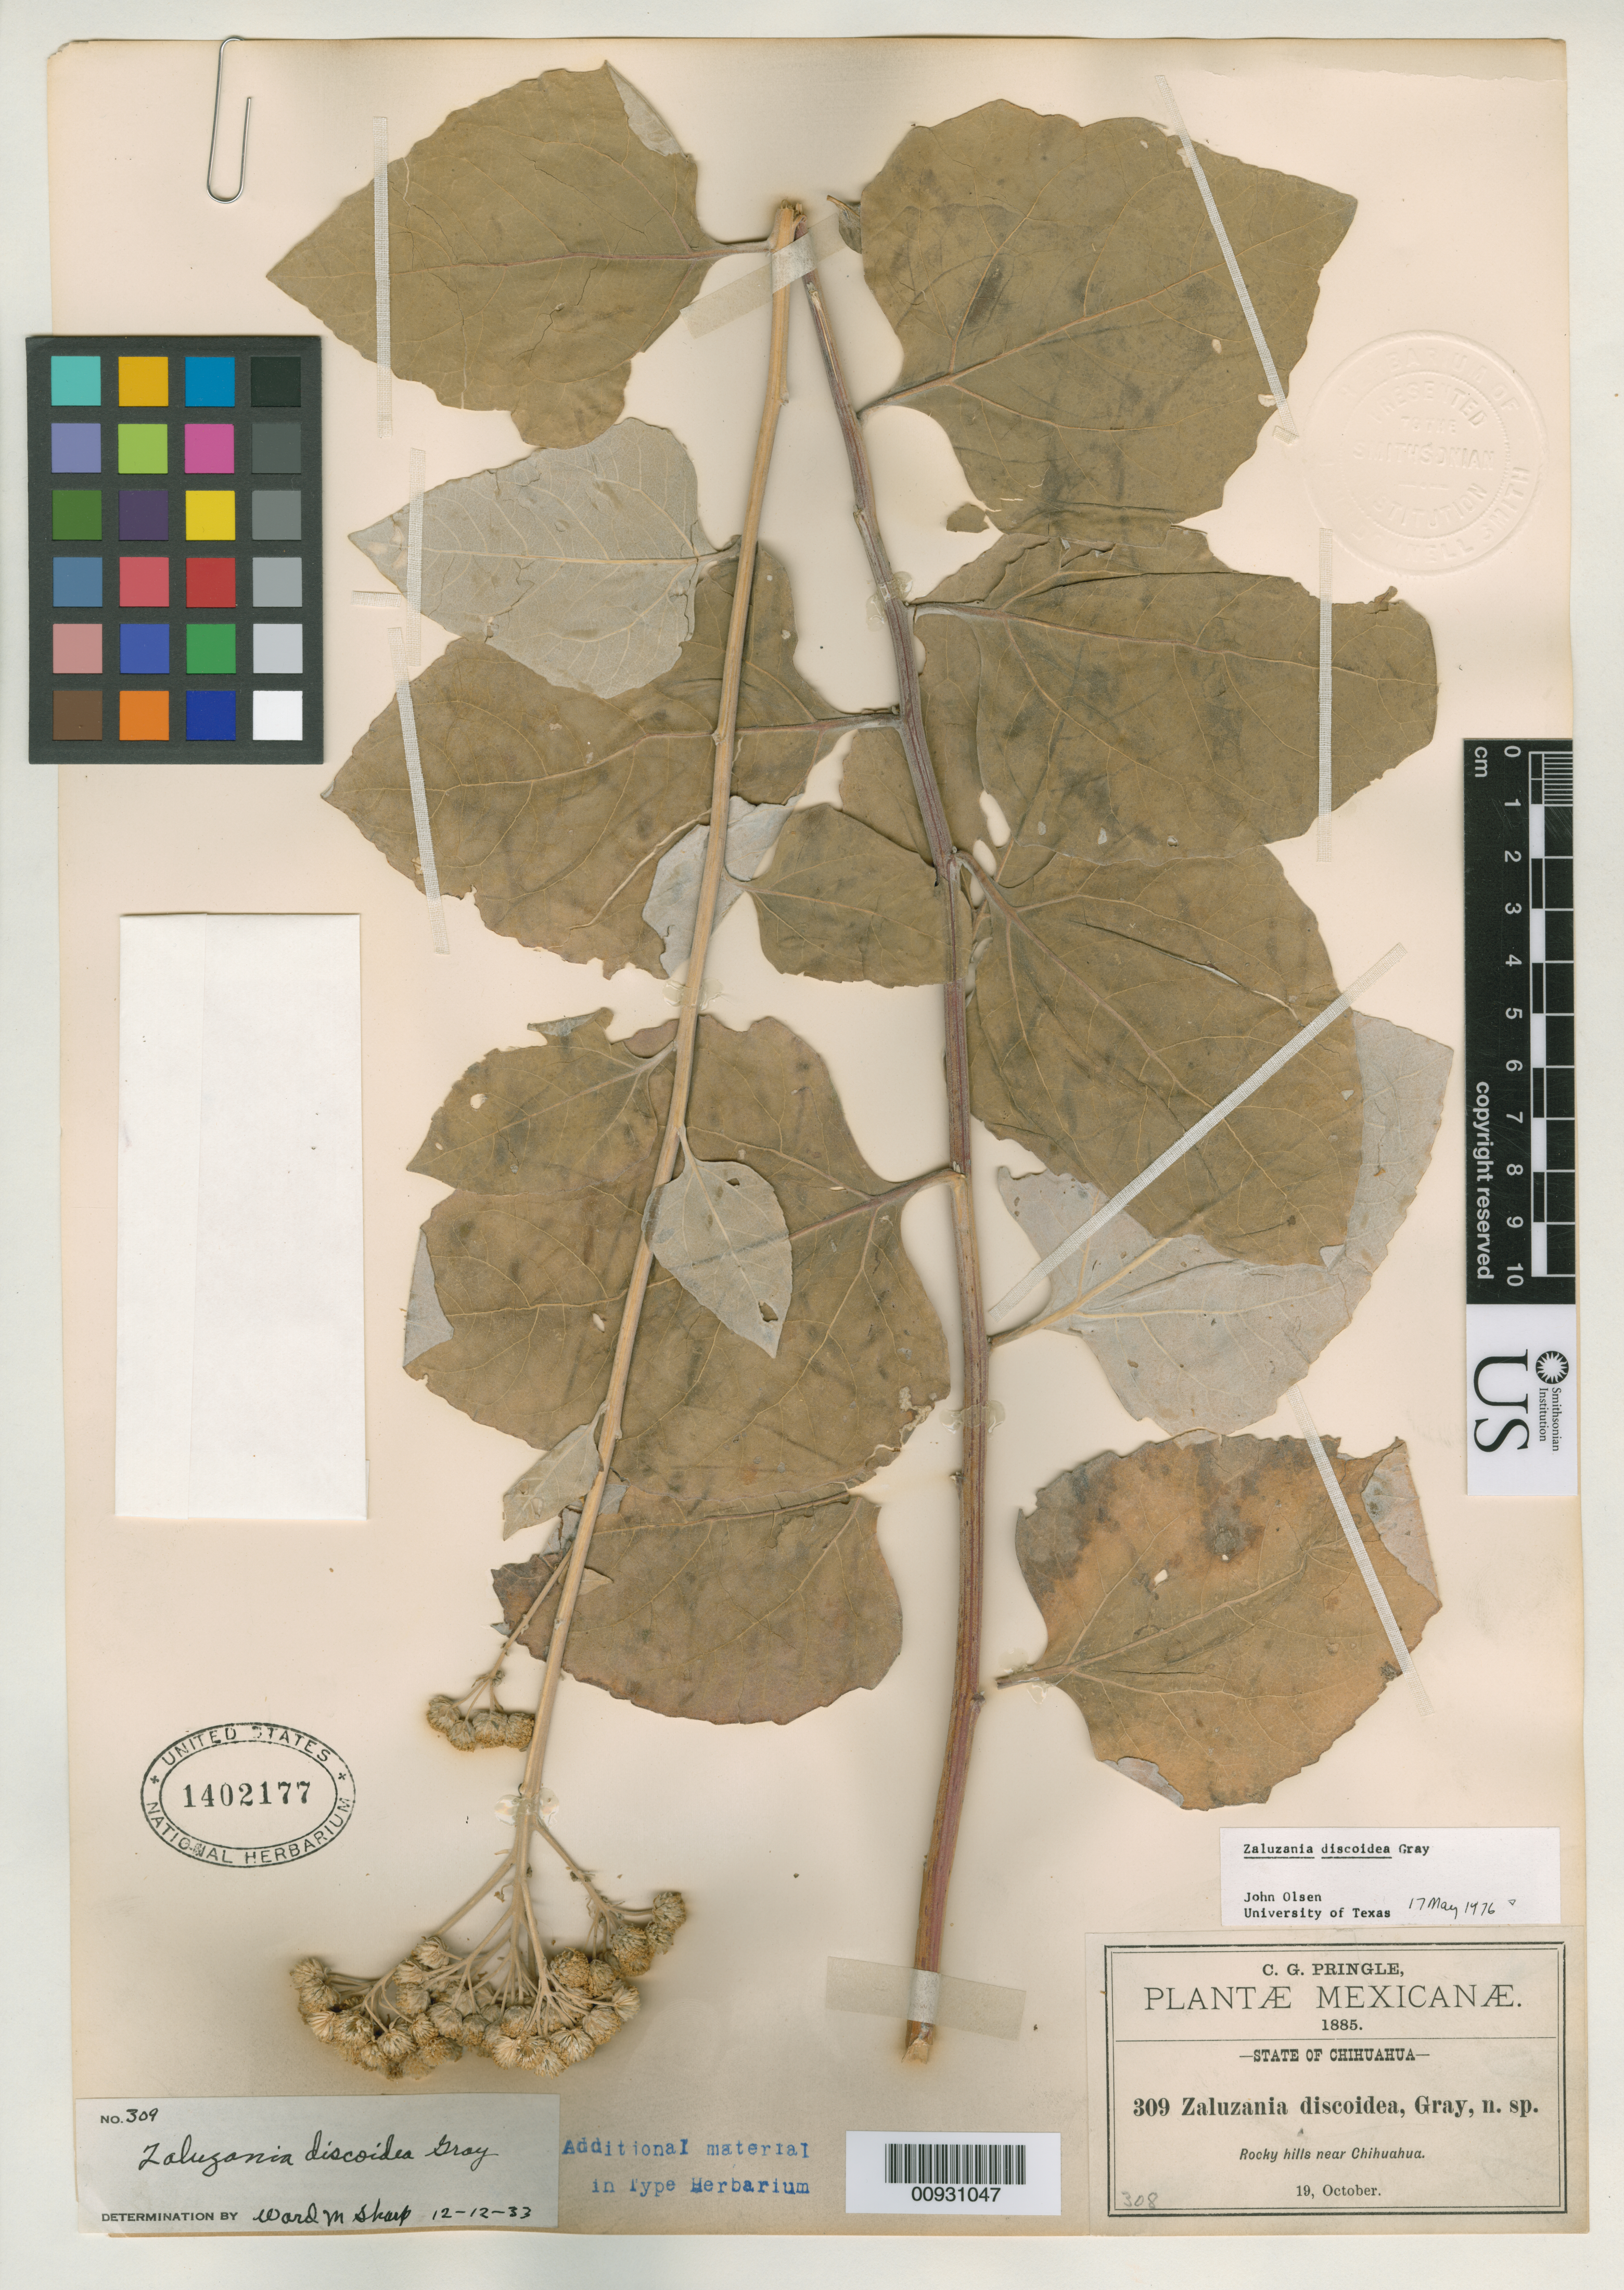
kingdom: Plantae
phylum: Tracheophyta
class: Magnoliopsida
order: Asterales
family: Asteraceae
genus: Zaluzania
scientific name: Zaluzania discoidea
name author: A. Gray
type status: Isotype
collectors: C. G. Pringle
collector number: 309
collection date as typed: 19 Oct 1885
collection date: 1885-10-19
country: Mexico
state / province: Chihuahua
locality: Hills near Chihuahua.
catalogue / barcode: US 1402177